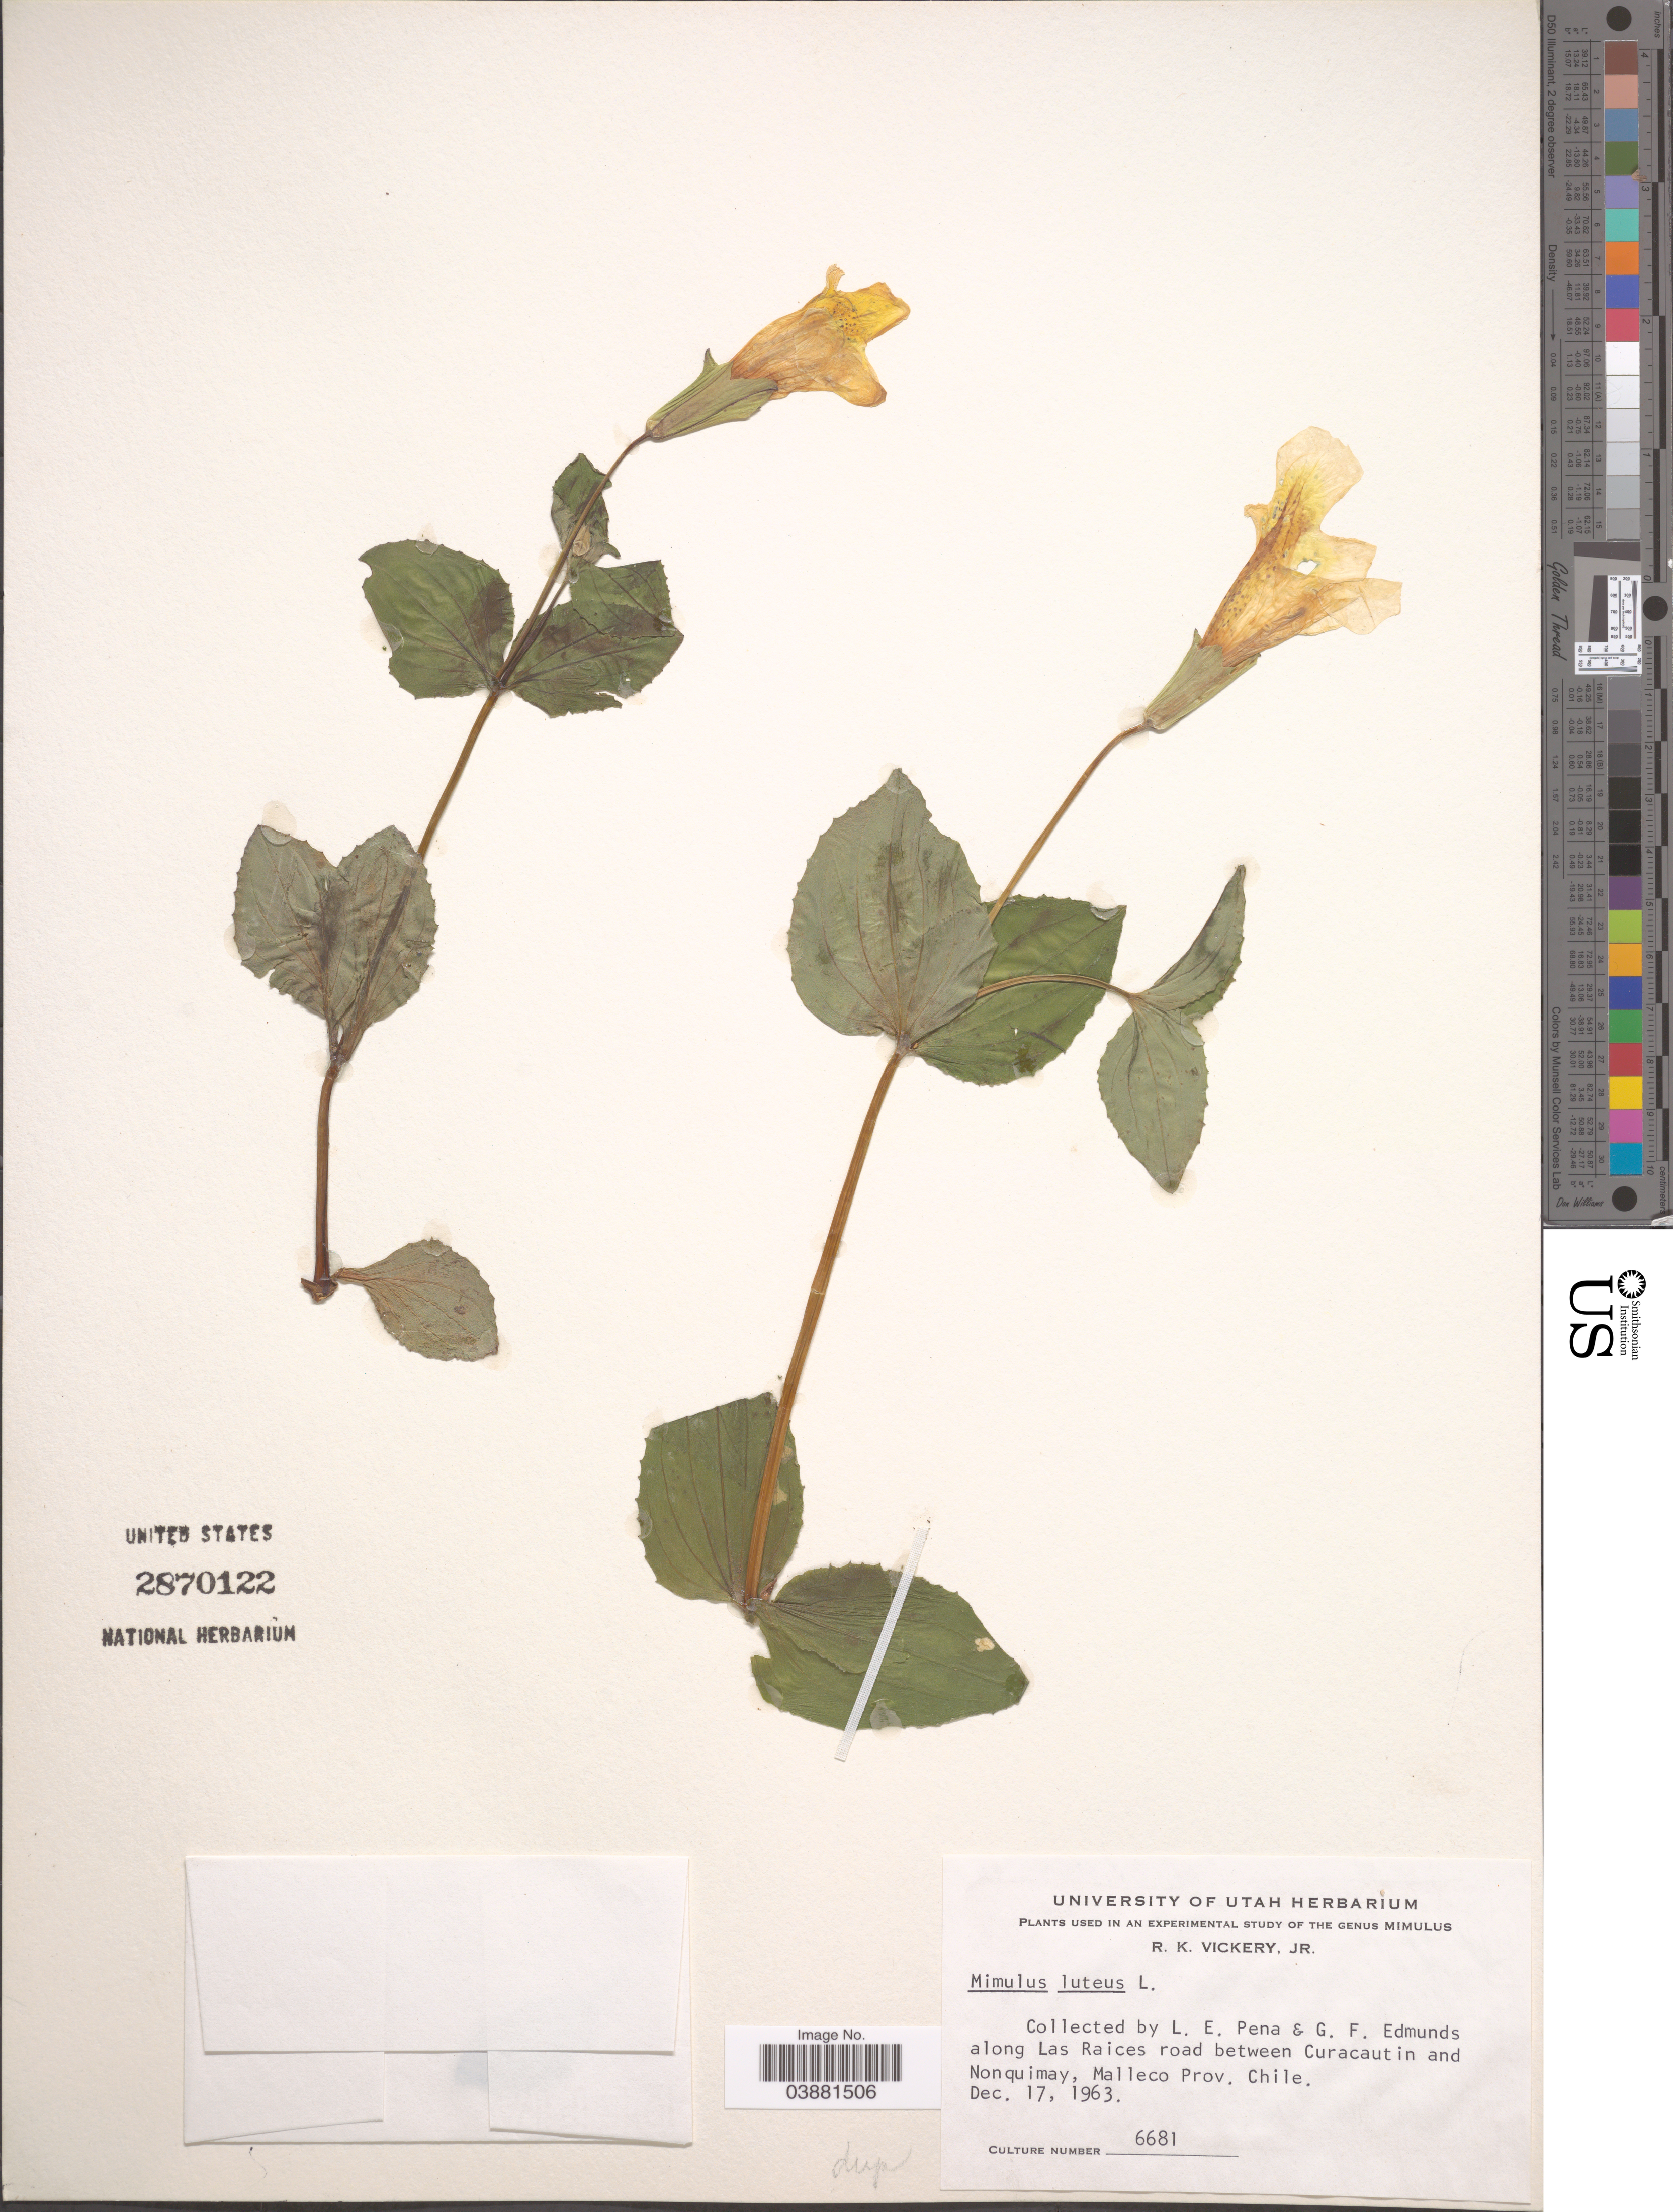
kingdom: Plantae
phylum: Tracheophyta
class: Magnoliopsida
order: Lamiales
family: Phrymaceae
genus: Mimulus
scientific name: Mimulus guttatus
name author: DC.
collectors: L. Pena & G. Edmunds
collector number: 6681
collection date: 1963-12-17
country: Chile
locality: Along Las Raices road between Curacaut in and Nonquimay, Malleco Prov.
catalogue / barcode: US 2870122